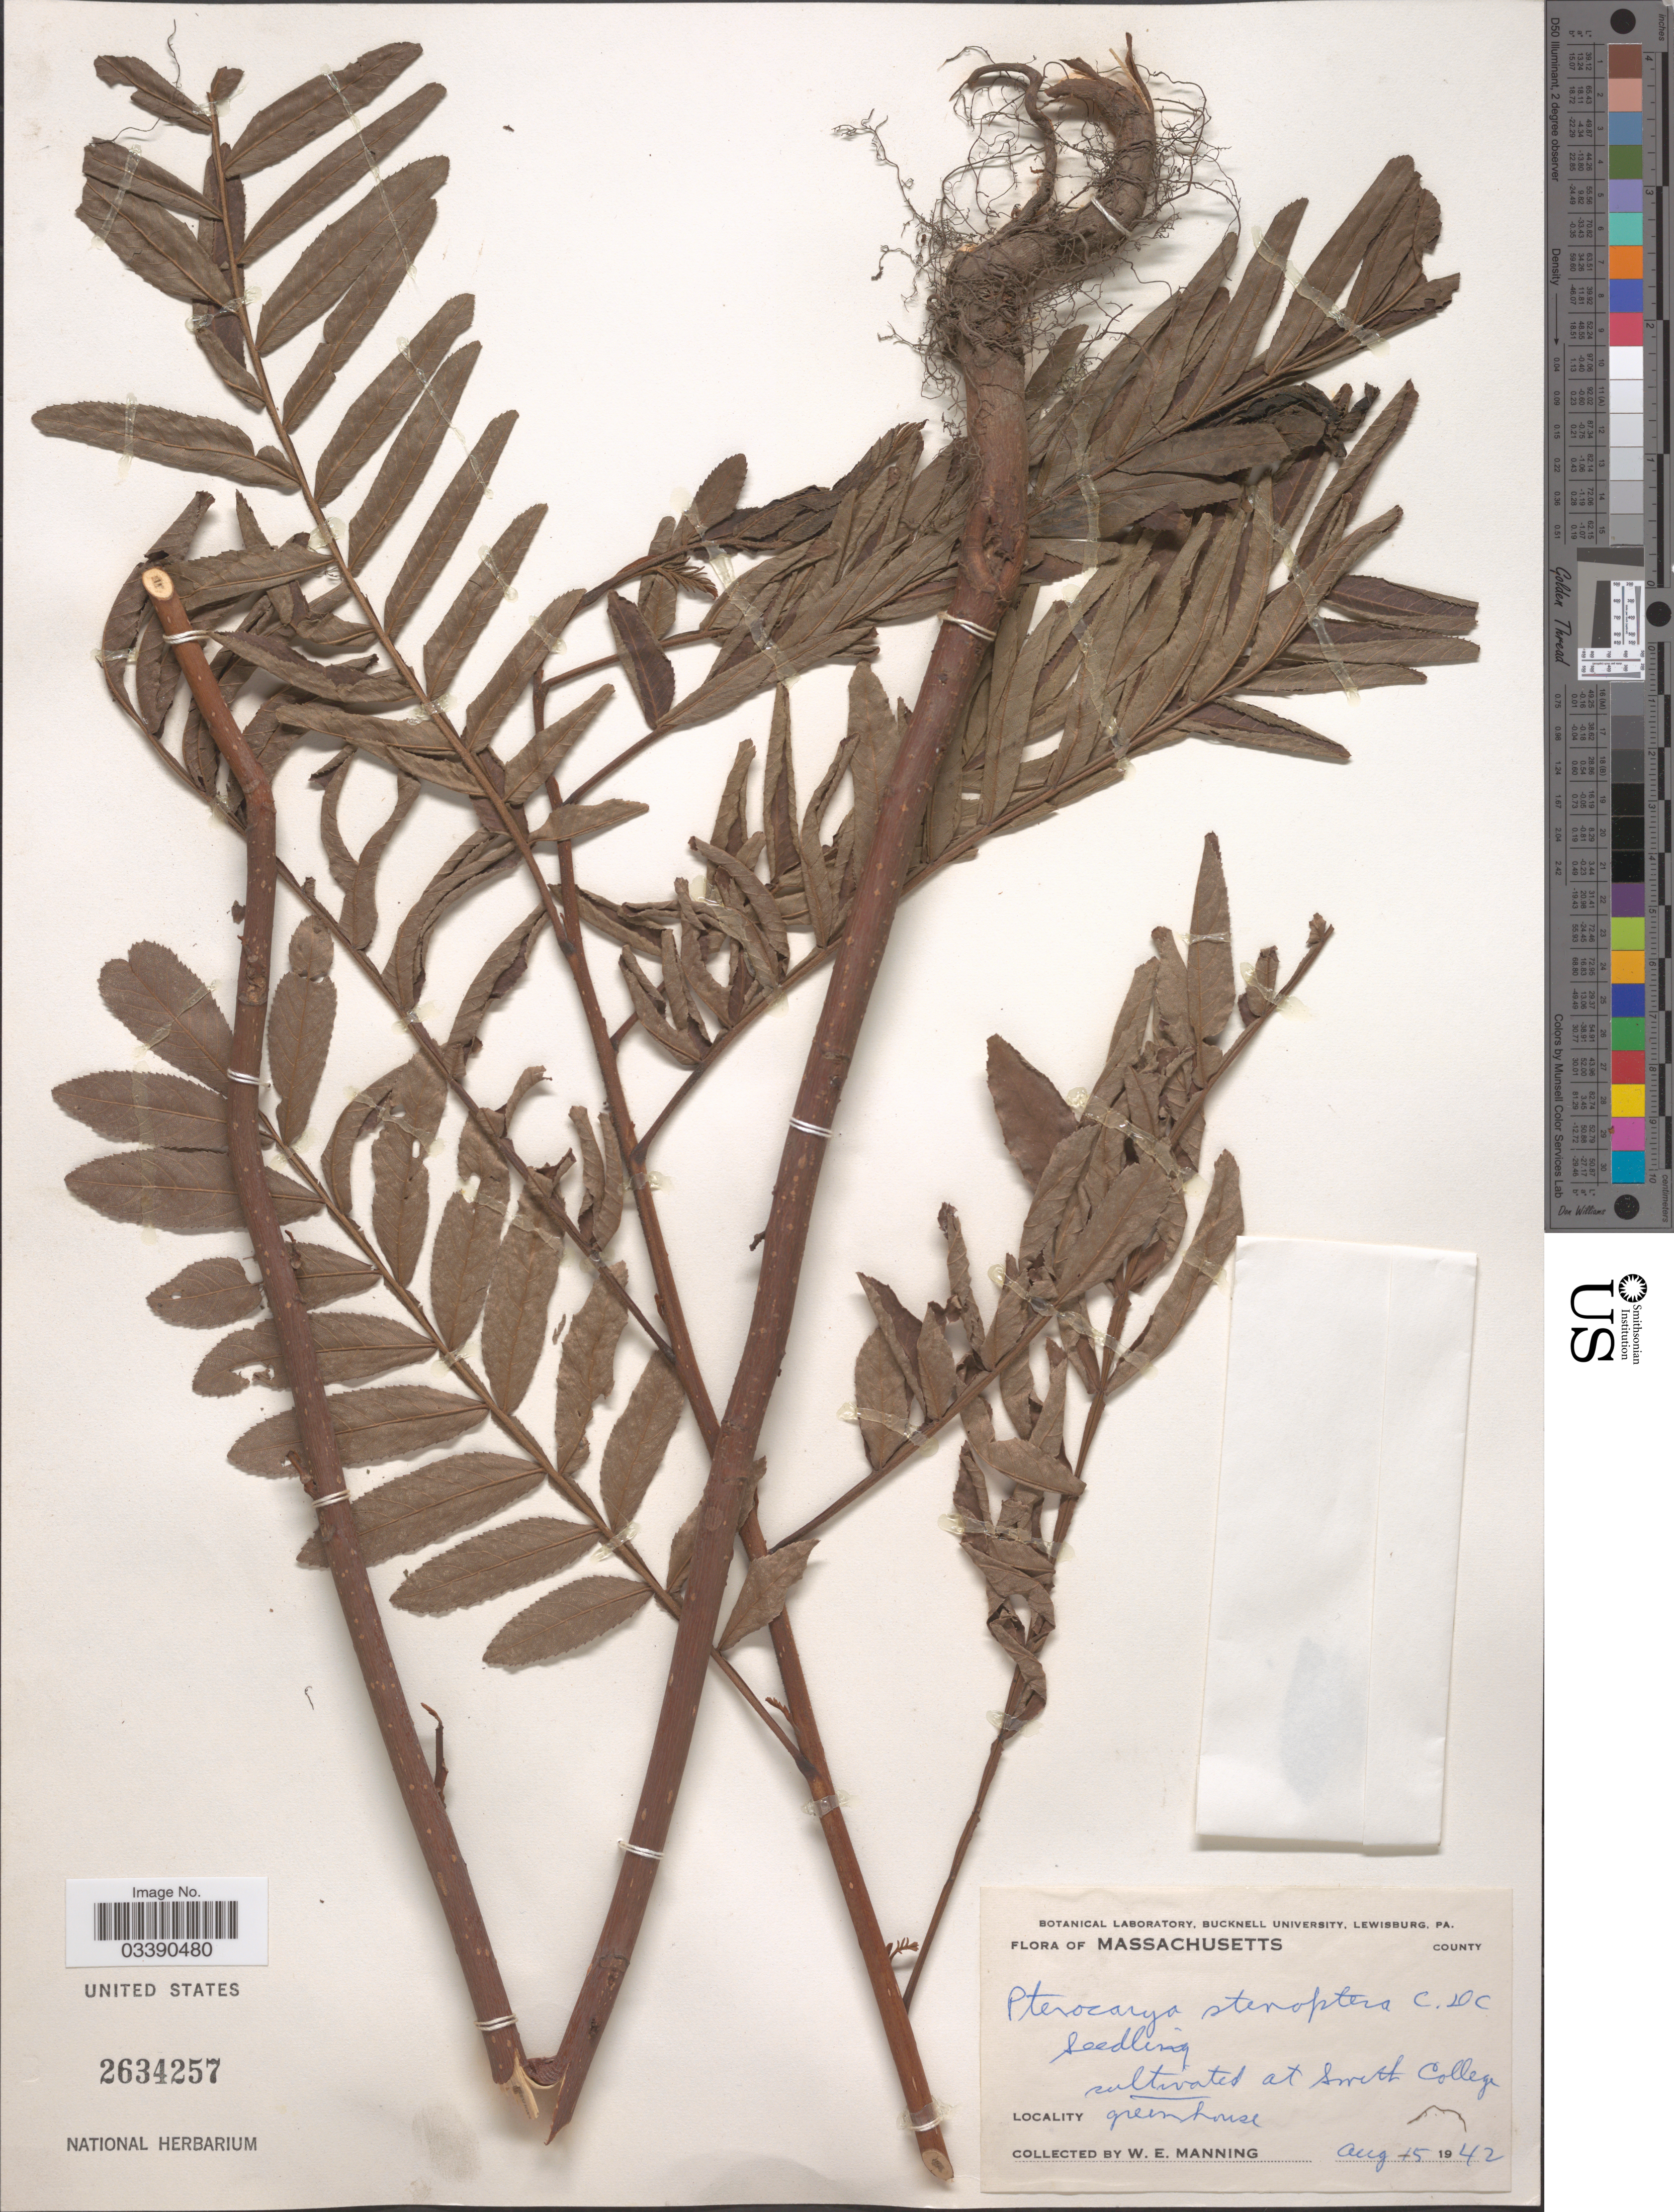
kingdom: Plantae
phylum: Tracheophyta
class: Magnoliopsida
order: Fagales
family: Juglandaceae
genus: Pterocarya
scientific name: Pterocarya stenoptera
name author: C. DC.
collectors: W. Manning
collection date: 1942-08-05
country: United States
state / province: Massachusetts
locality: Massachusetts County. Smith College greenhouse.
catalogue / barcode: US 2634257